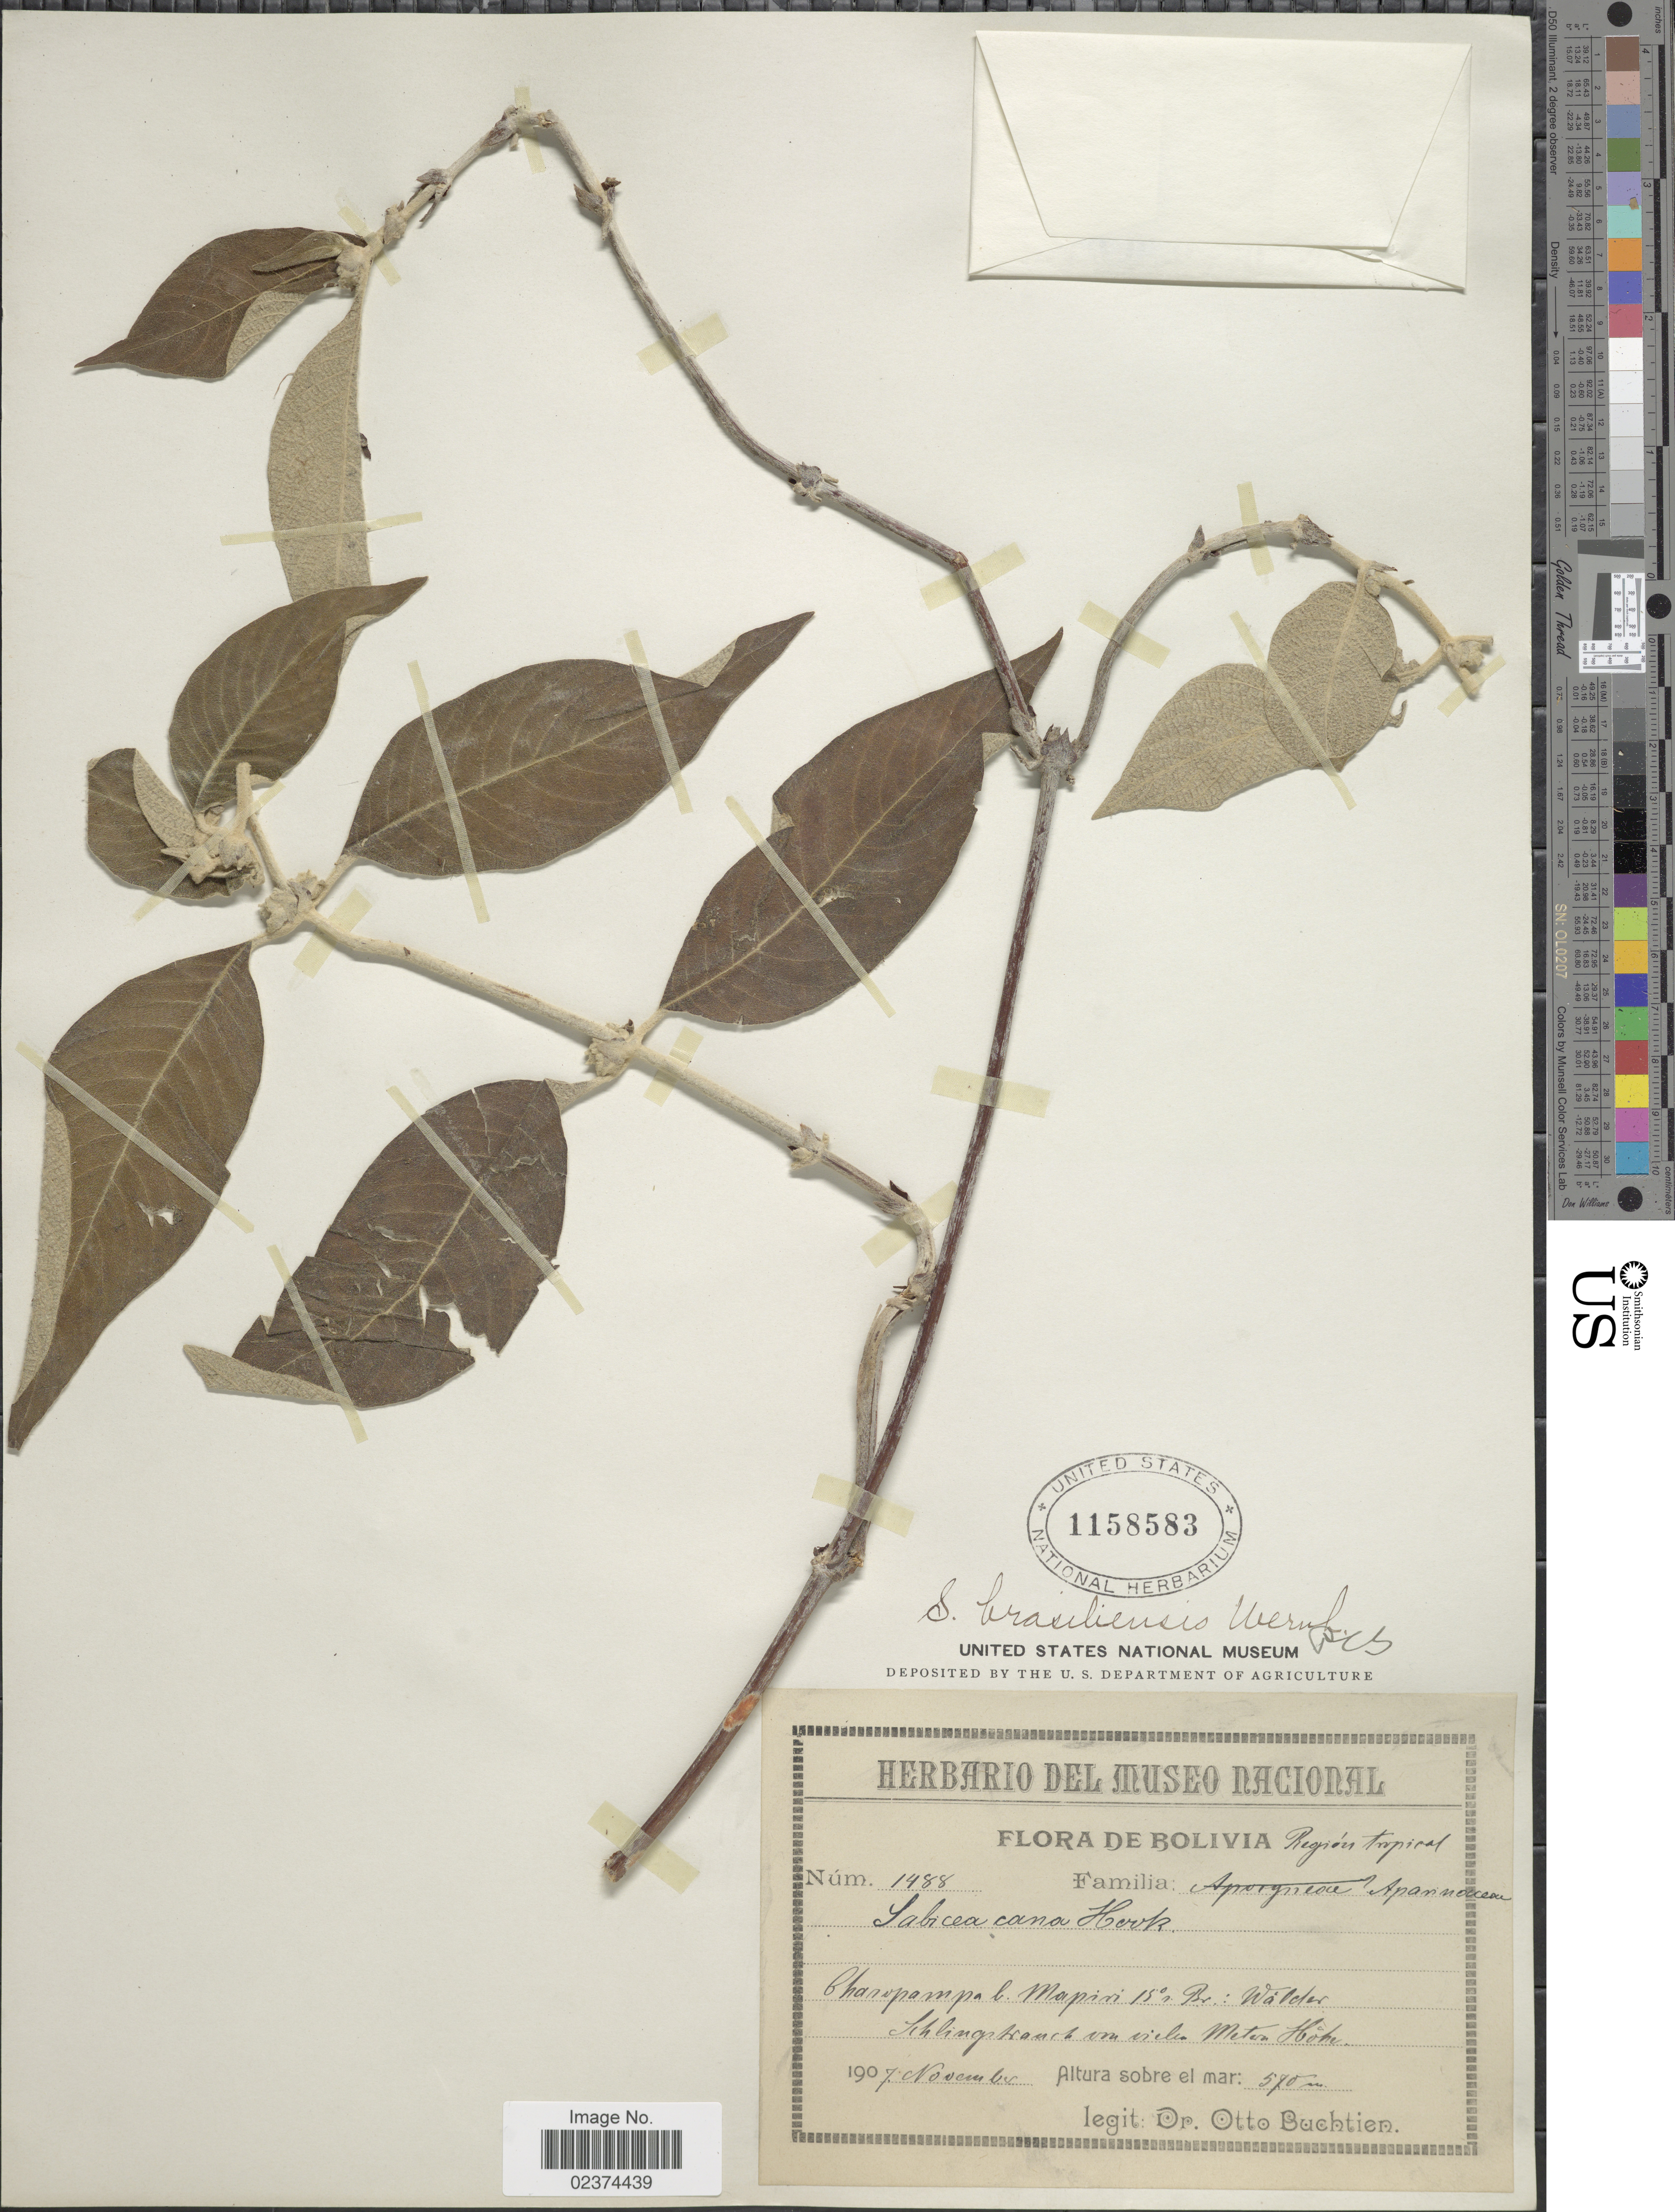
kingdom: Plantae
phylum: Tracheophyta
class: Magnoliopsida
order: Gentianales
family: Rubiaceae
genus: Sabicea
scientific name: Sabicea brasiliensis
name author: Wernham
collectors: O. Buchtien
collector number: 1488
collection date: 1907-11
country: Bolivia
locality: Región tropical, Charopampa b. Mapiri 15° n Br.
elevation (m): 570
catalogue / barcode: US 1158583